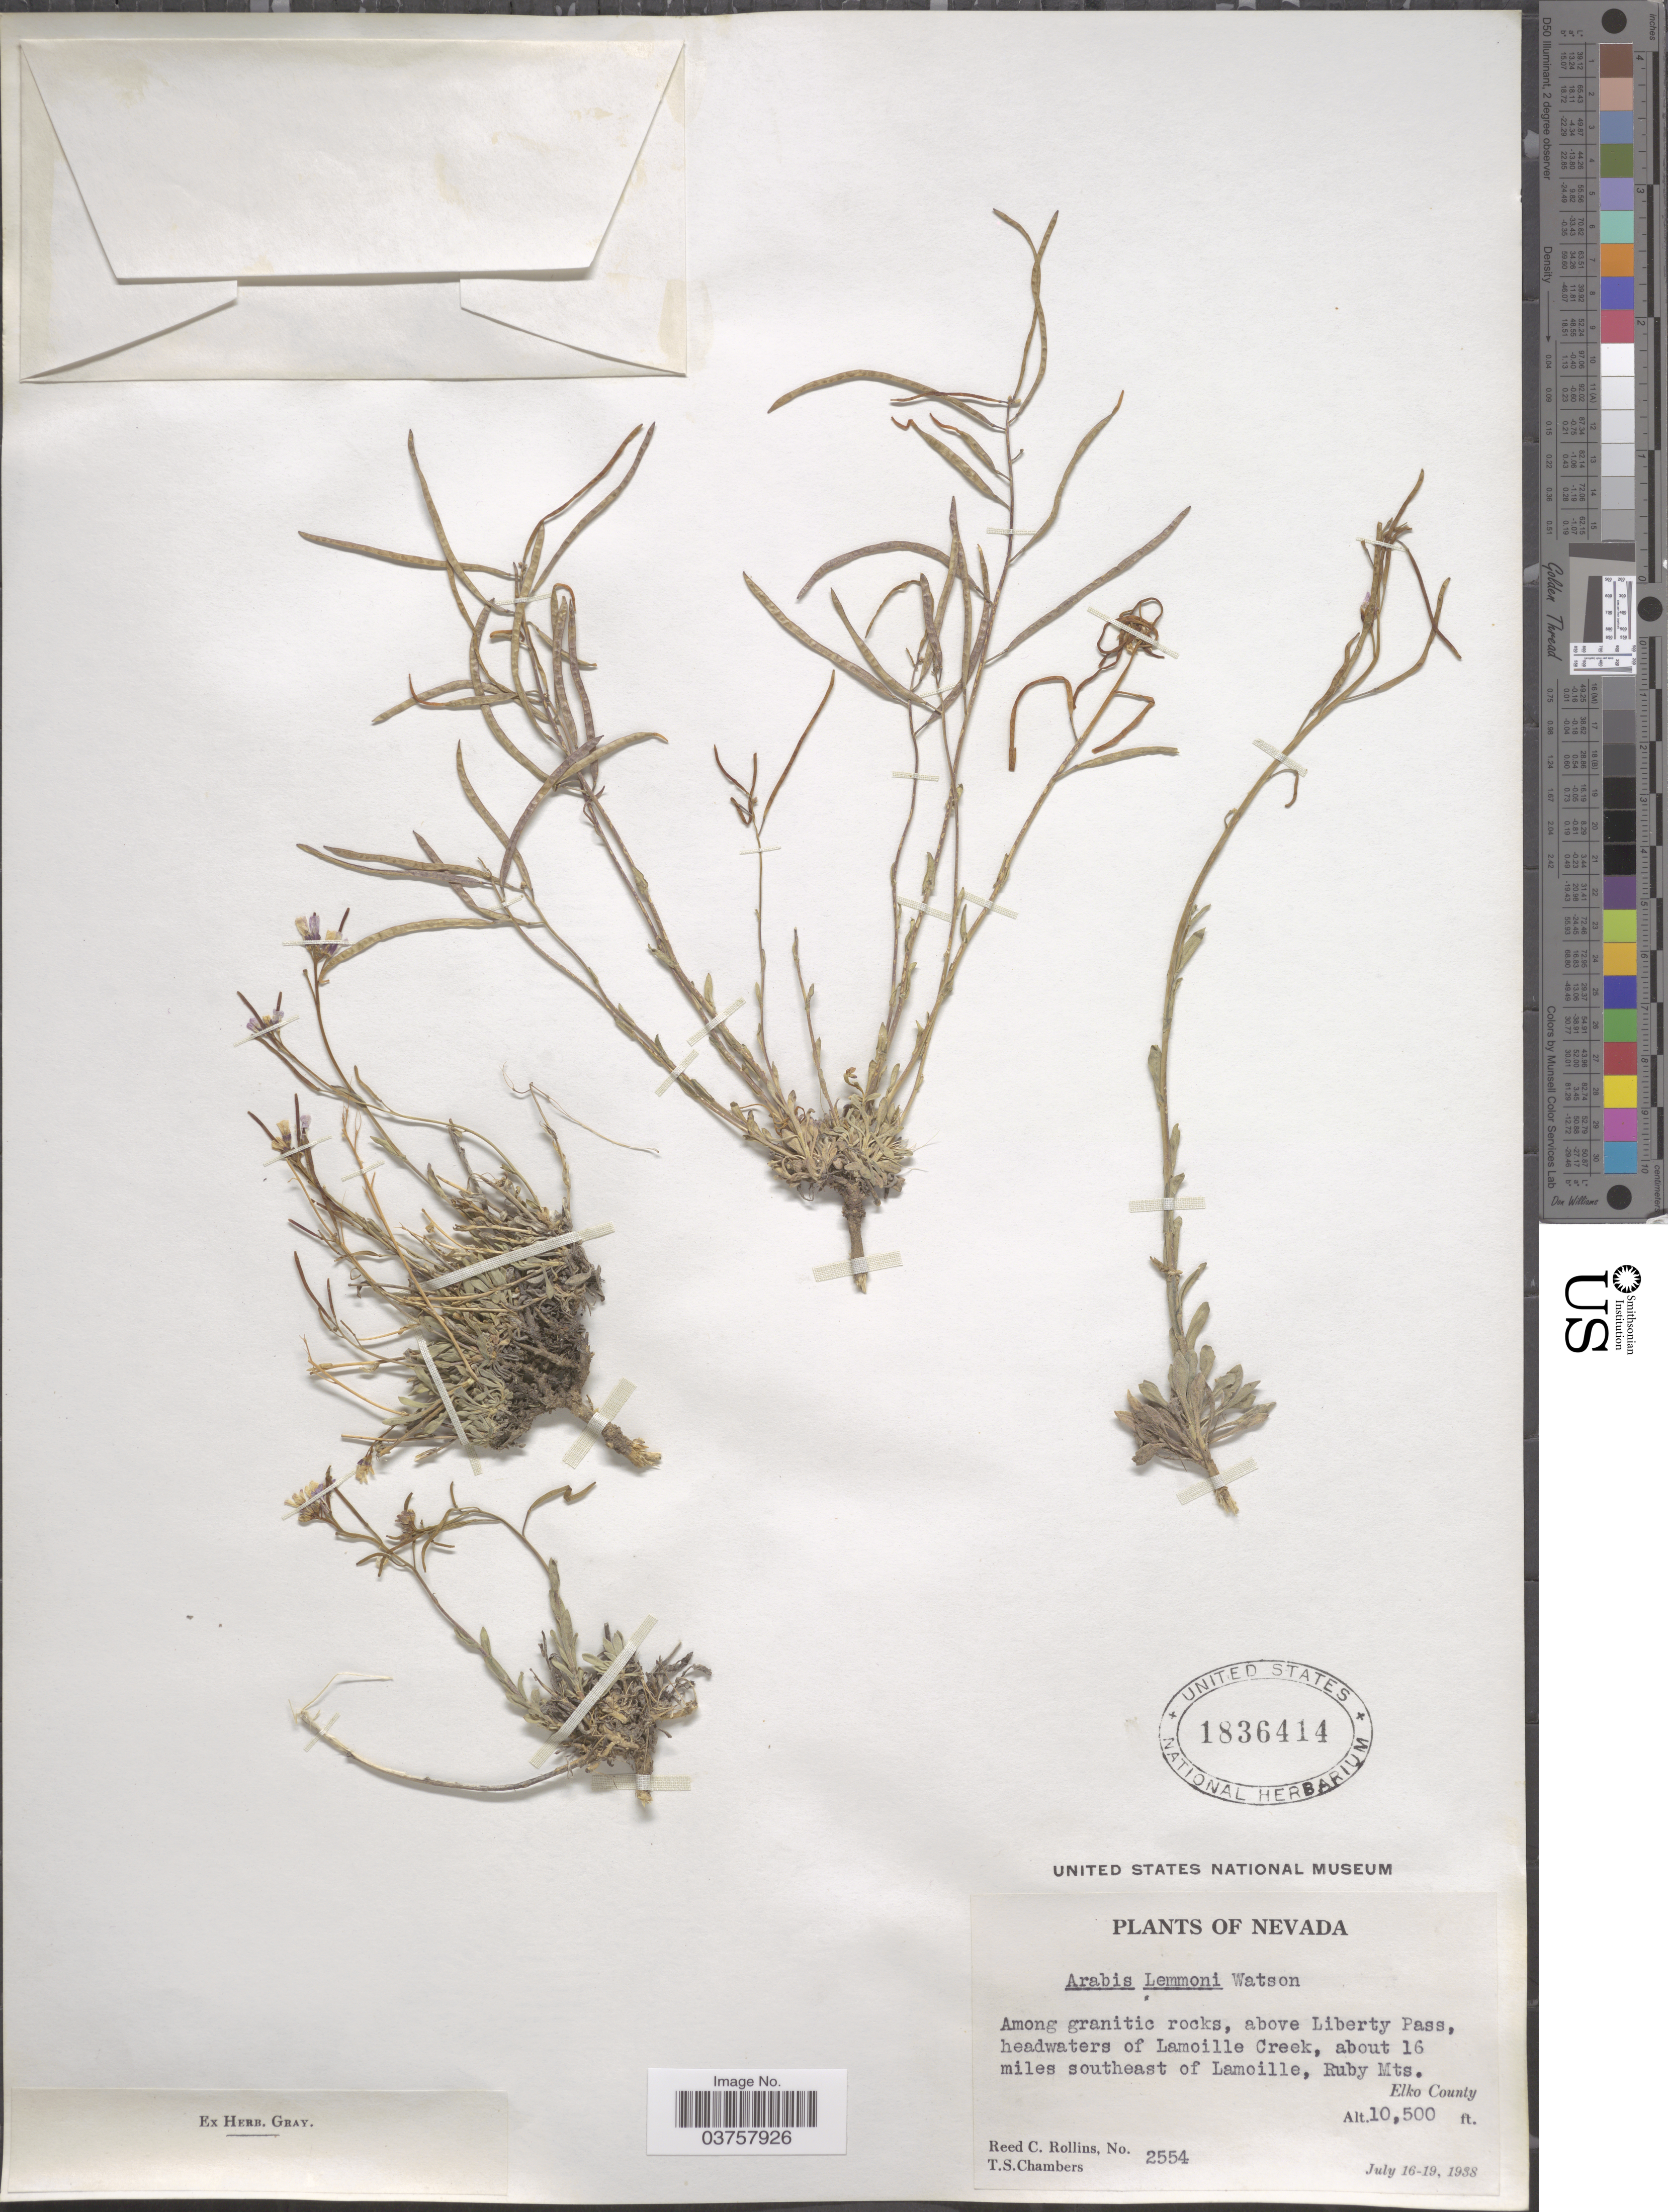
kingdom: Plantae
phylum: Tracheophyta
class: Magnoliopsida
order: Brassicales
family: Brassicaceae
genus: Arabis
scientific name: Arabis lemmonii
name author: S. Watson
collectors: R. C. Rollins & T. Chambers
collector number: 2554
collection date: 1938-07-16/1938-07-19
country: United States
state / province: Nevada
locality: Among granitic rocks, above Liberty Pass, headwaters of Lamoille Creek, about 16 miles southeast of Lamoille, Ruby Mts. Elko County.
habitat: among granitic rocks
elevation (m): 3200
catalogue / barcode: US 1836414